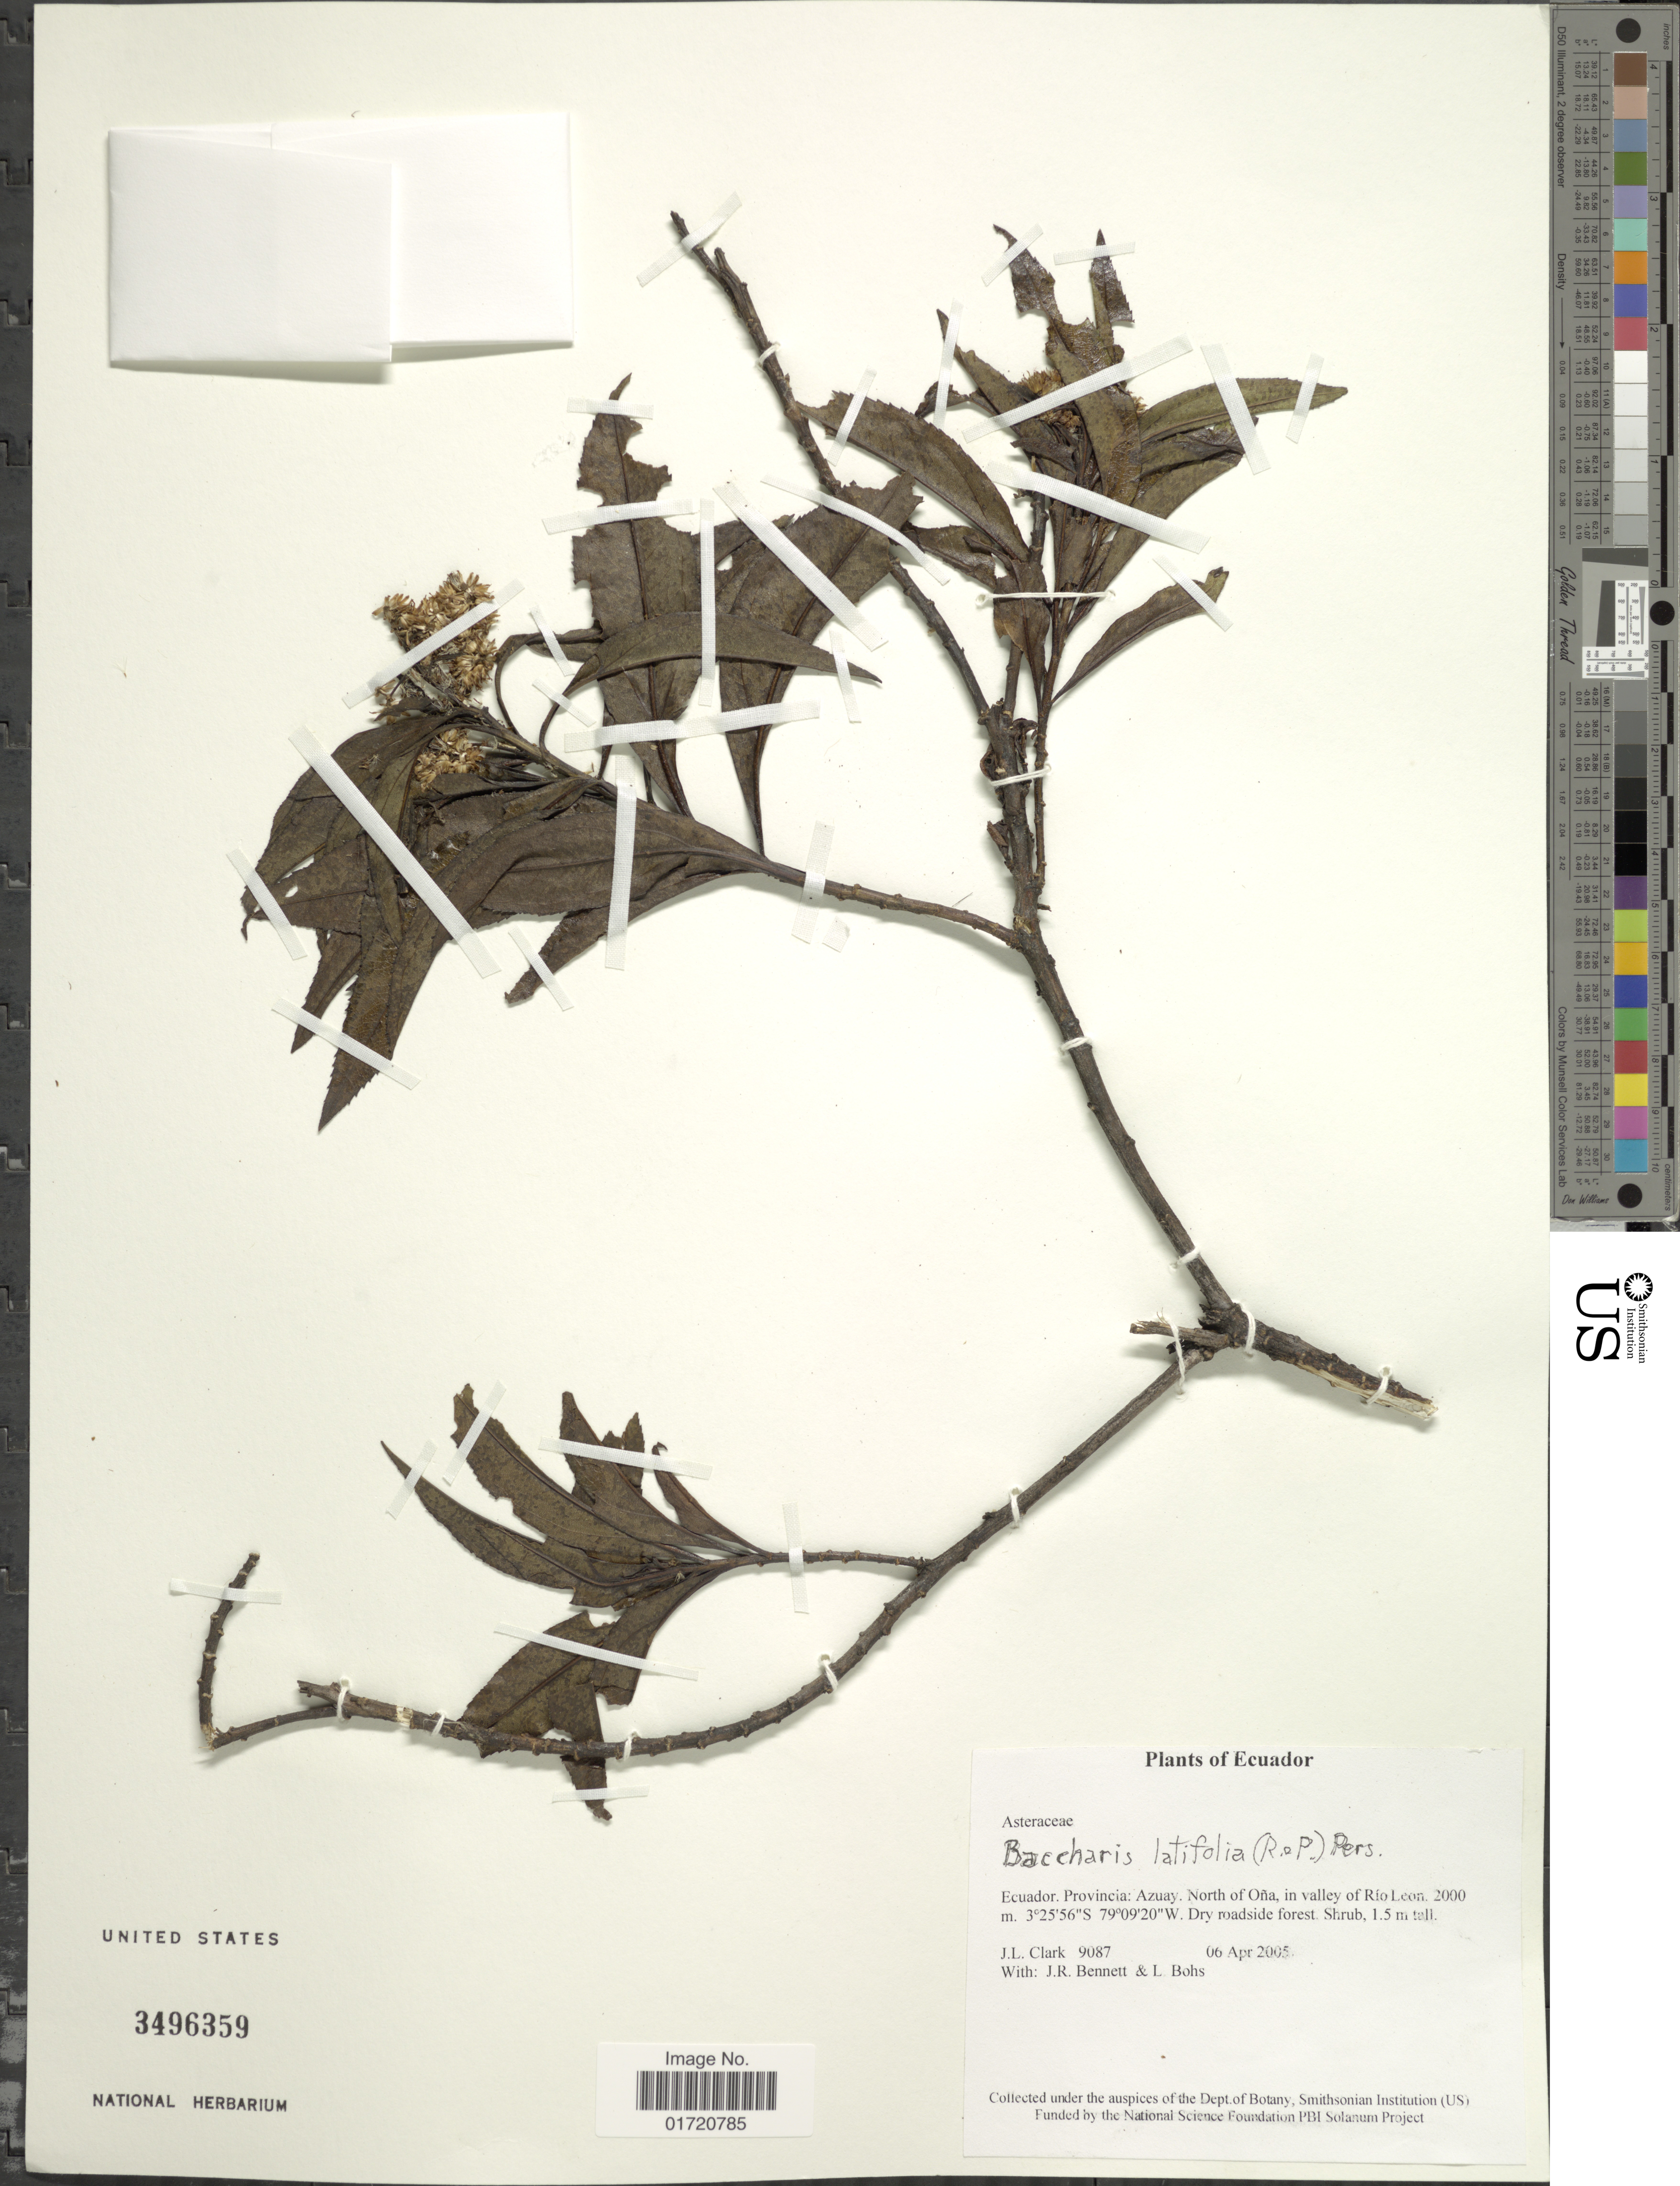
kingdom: Plantae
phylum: Tracheophyta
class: Magnoliopsida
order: Asterales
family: Asteraceae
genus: Baccharis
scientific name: Baccharis latifolia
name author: (Ruiz & Pav.) Pers.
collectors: J. L. Clark, J. R. Bennett & L. A. Bohs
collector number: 9087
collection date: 2005-04-06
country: Ecuador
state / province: Azuay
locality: North of Ona, in valley of Rio Leon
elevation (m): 2000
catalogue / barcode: US 3496359